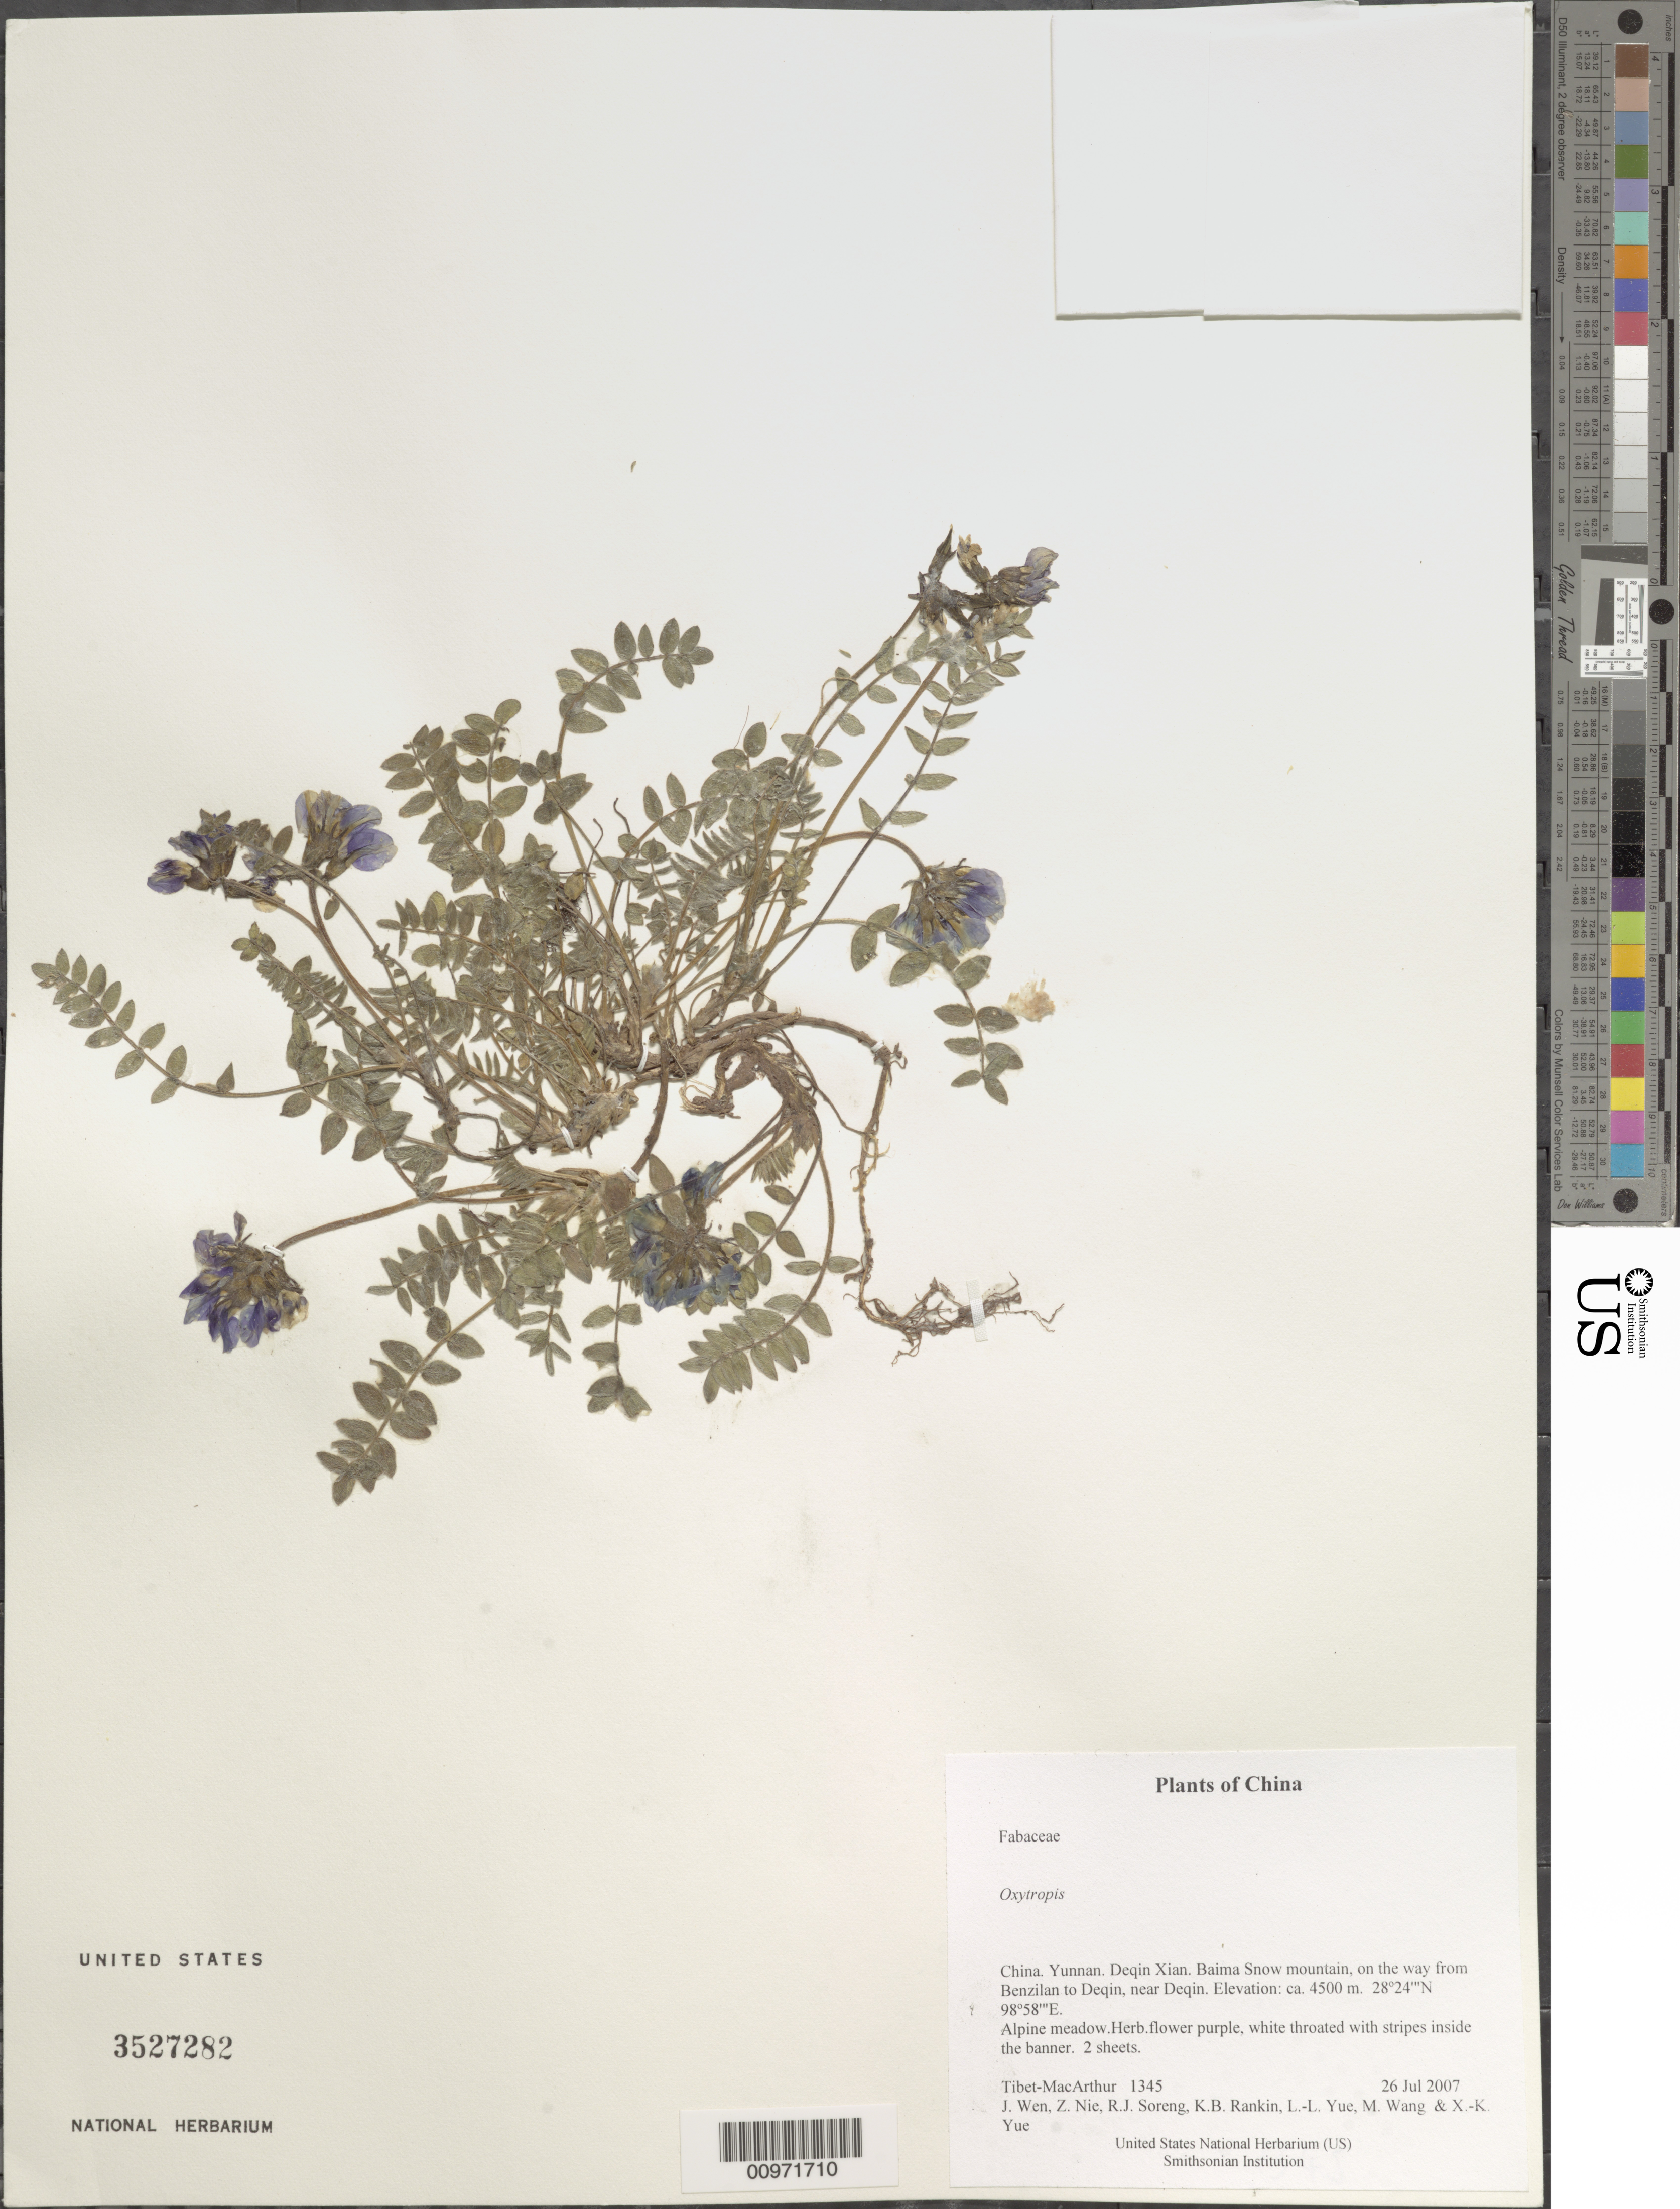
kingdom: Plantae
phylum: Tracheophyta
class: Magnoliopsida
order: Fabales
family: Fabaceae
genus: Oxytropis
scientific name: Oxytropis sp.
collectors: Tibet-MacArthur, J. Wen, Z. Nie, R. J. Soreng, K. Rankin, L. Yue, M. Wang & X. Yue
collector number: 1345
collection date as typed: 26 Jul 2007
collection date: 2007-07-26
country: China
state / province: Yunnan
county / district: Deqin Xian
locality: Baima Snow mountain, on the way from Benzilan to Deqin, near Deqin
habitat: Alpine meadow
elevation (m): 4500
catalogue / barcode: US 3527282